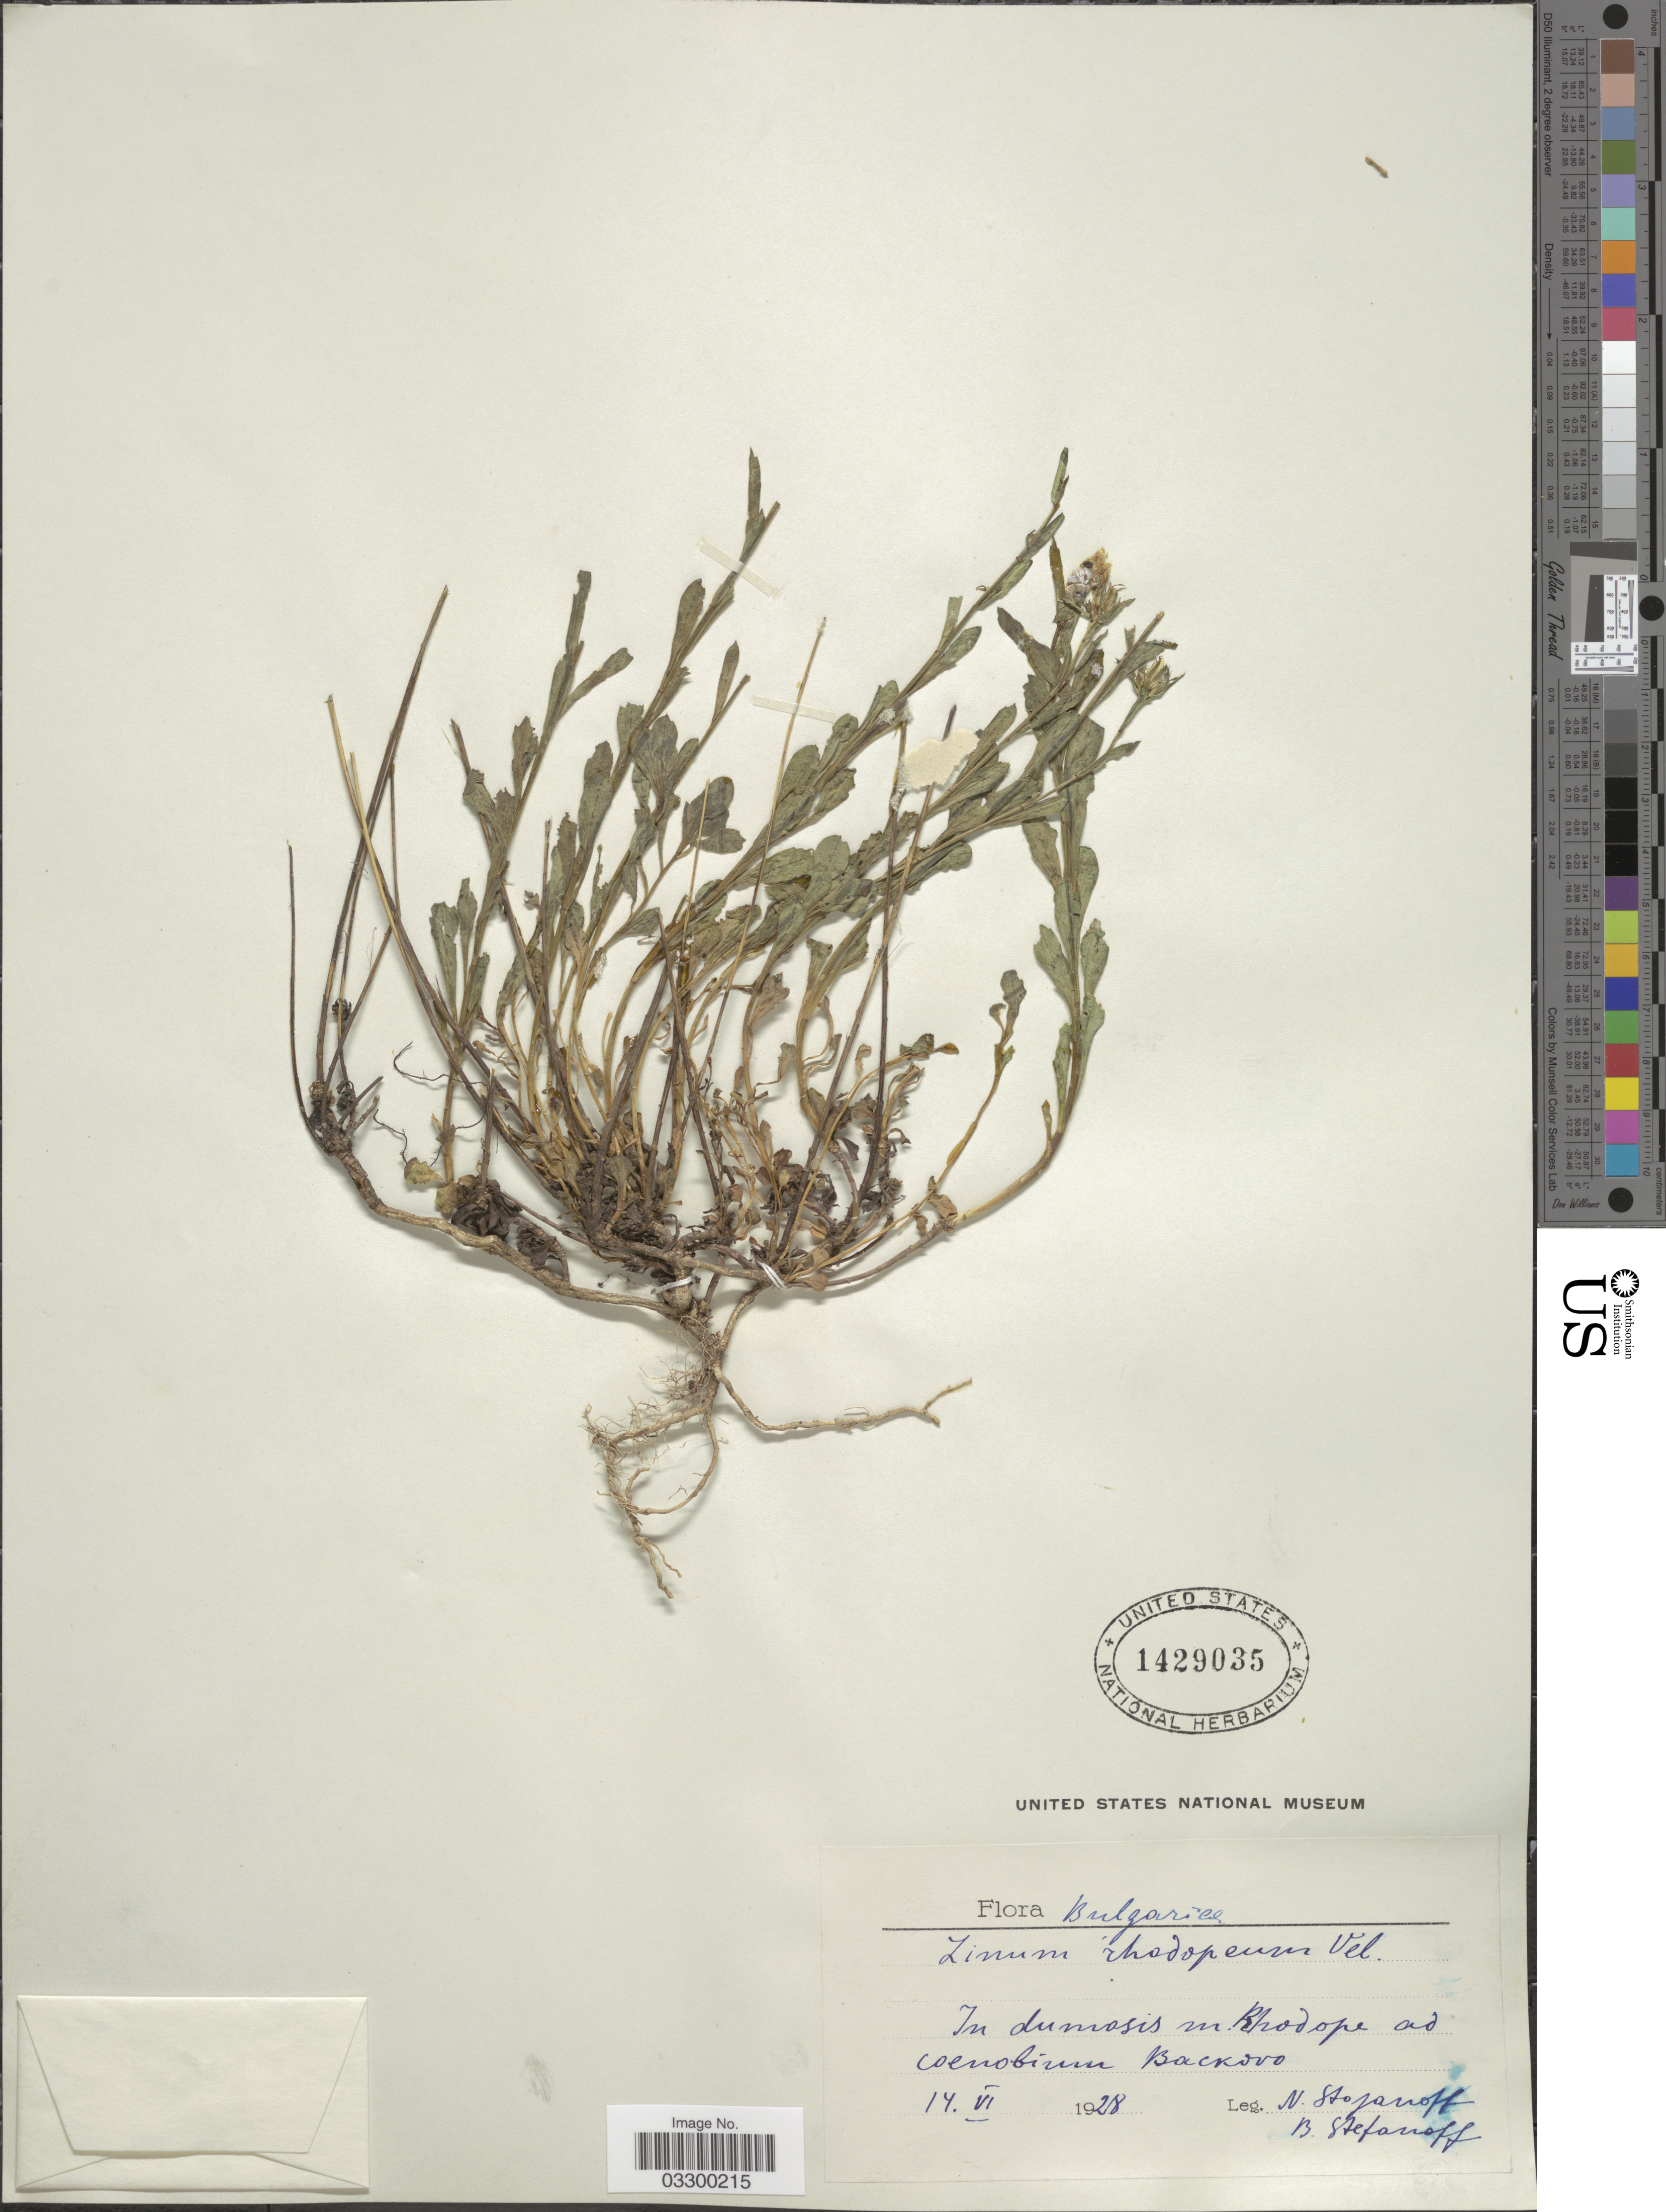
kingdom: Plantae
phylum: Tracheophyta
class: Magnoliopsida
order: Malpighiales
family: Linaceae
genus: Linum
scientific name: Linum rhodopeum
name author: Velen.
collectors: N. Stojanoff & B. Stefanoff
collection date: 1928-06-14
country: Bulgaria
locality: In dumosis m. Rhodope ad coenotium [interpreted] Backovo.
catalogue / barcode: US 1429035